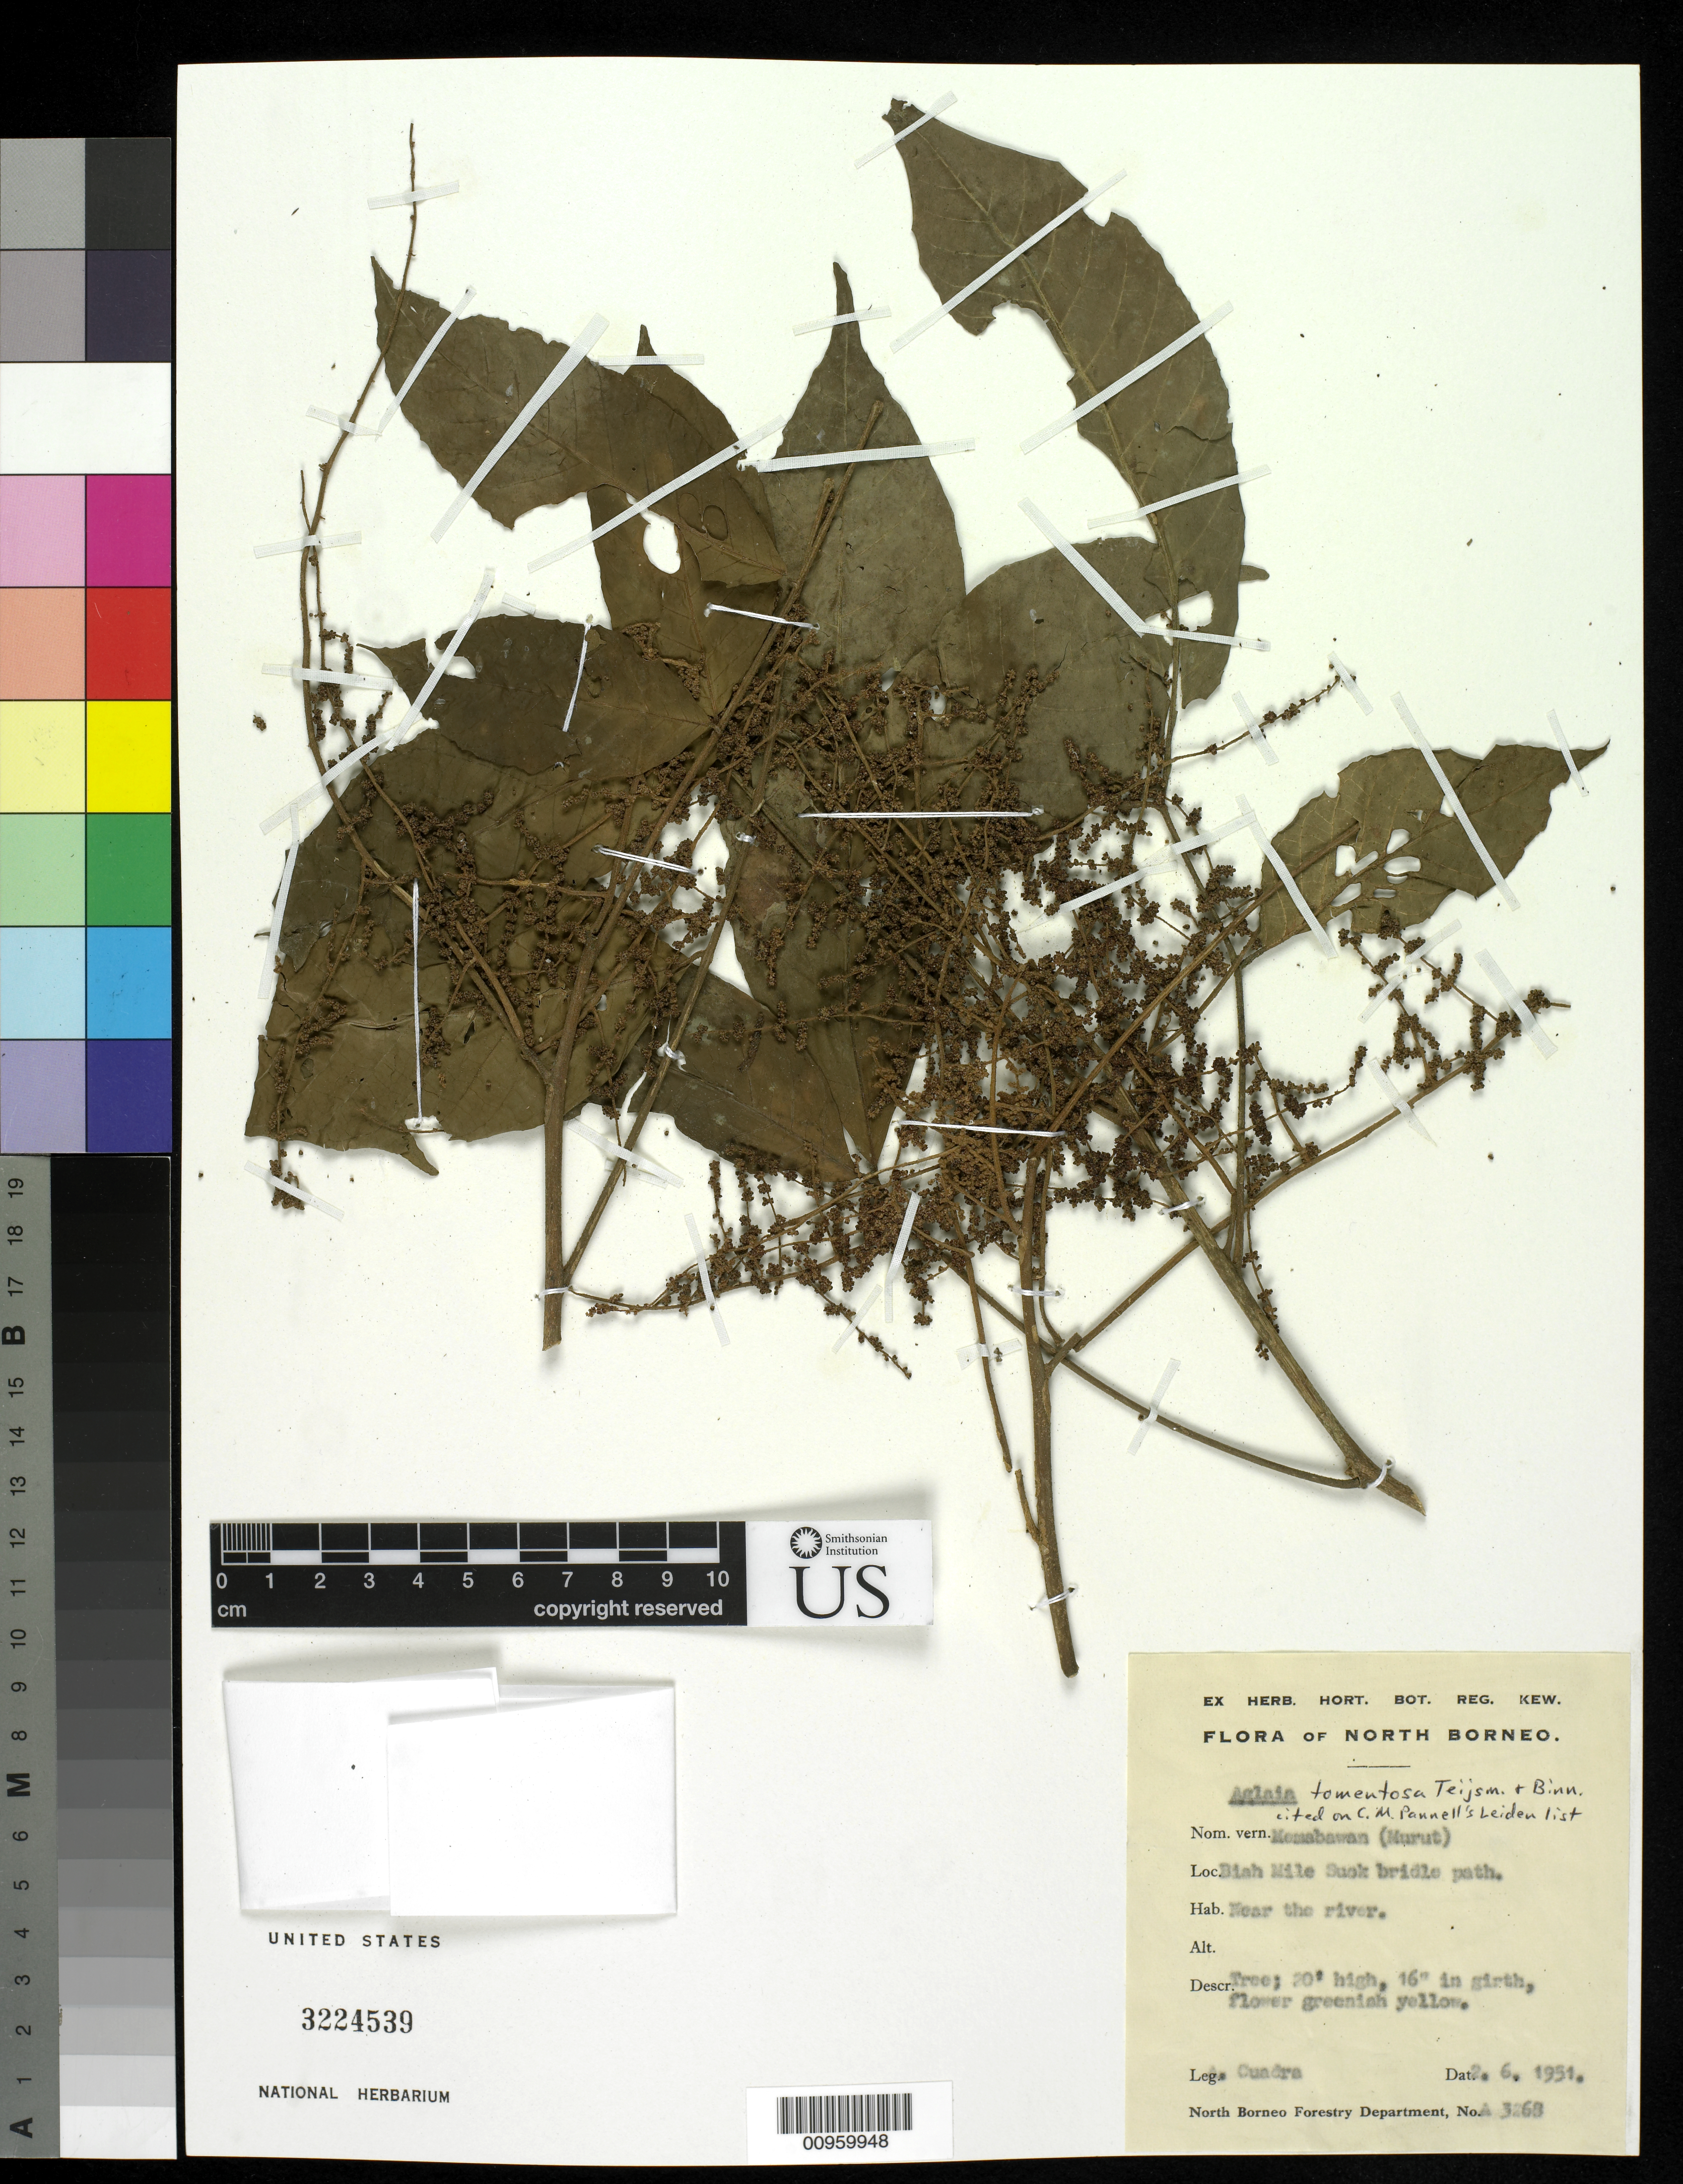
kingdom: Plantae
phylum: Tracheophyta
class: Magnoliopsida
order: Sapindales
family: Meliaceae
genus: Aglaia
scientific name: Aglaia tomentosa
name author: Teijsm. & Binn.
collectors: A. Cuadra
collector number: A 3268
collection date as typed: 06 Feb 1951 or 02 Jun 1955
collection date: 1951-02-06 or 1955-06-02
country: Malaysia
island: Borneo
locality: Biah Mile Suck bridle path.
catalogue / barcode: US 3224539